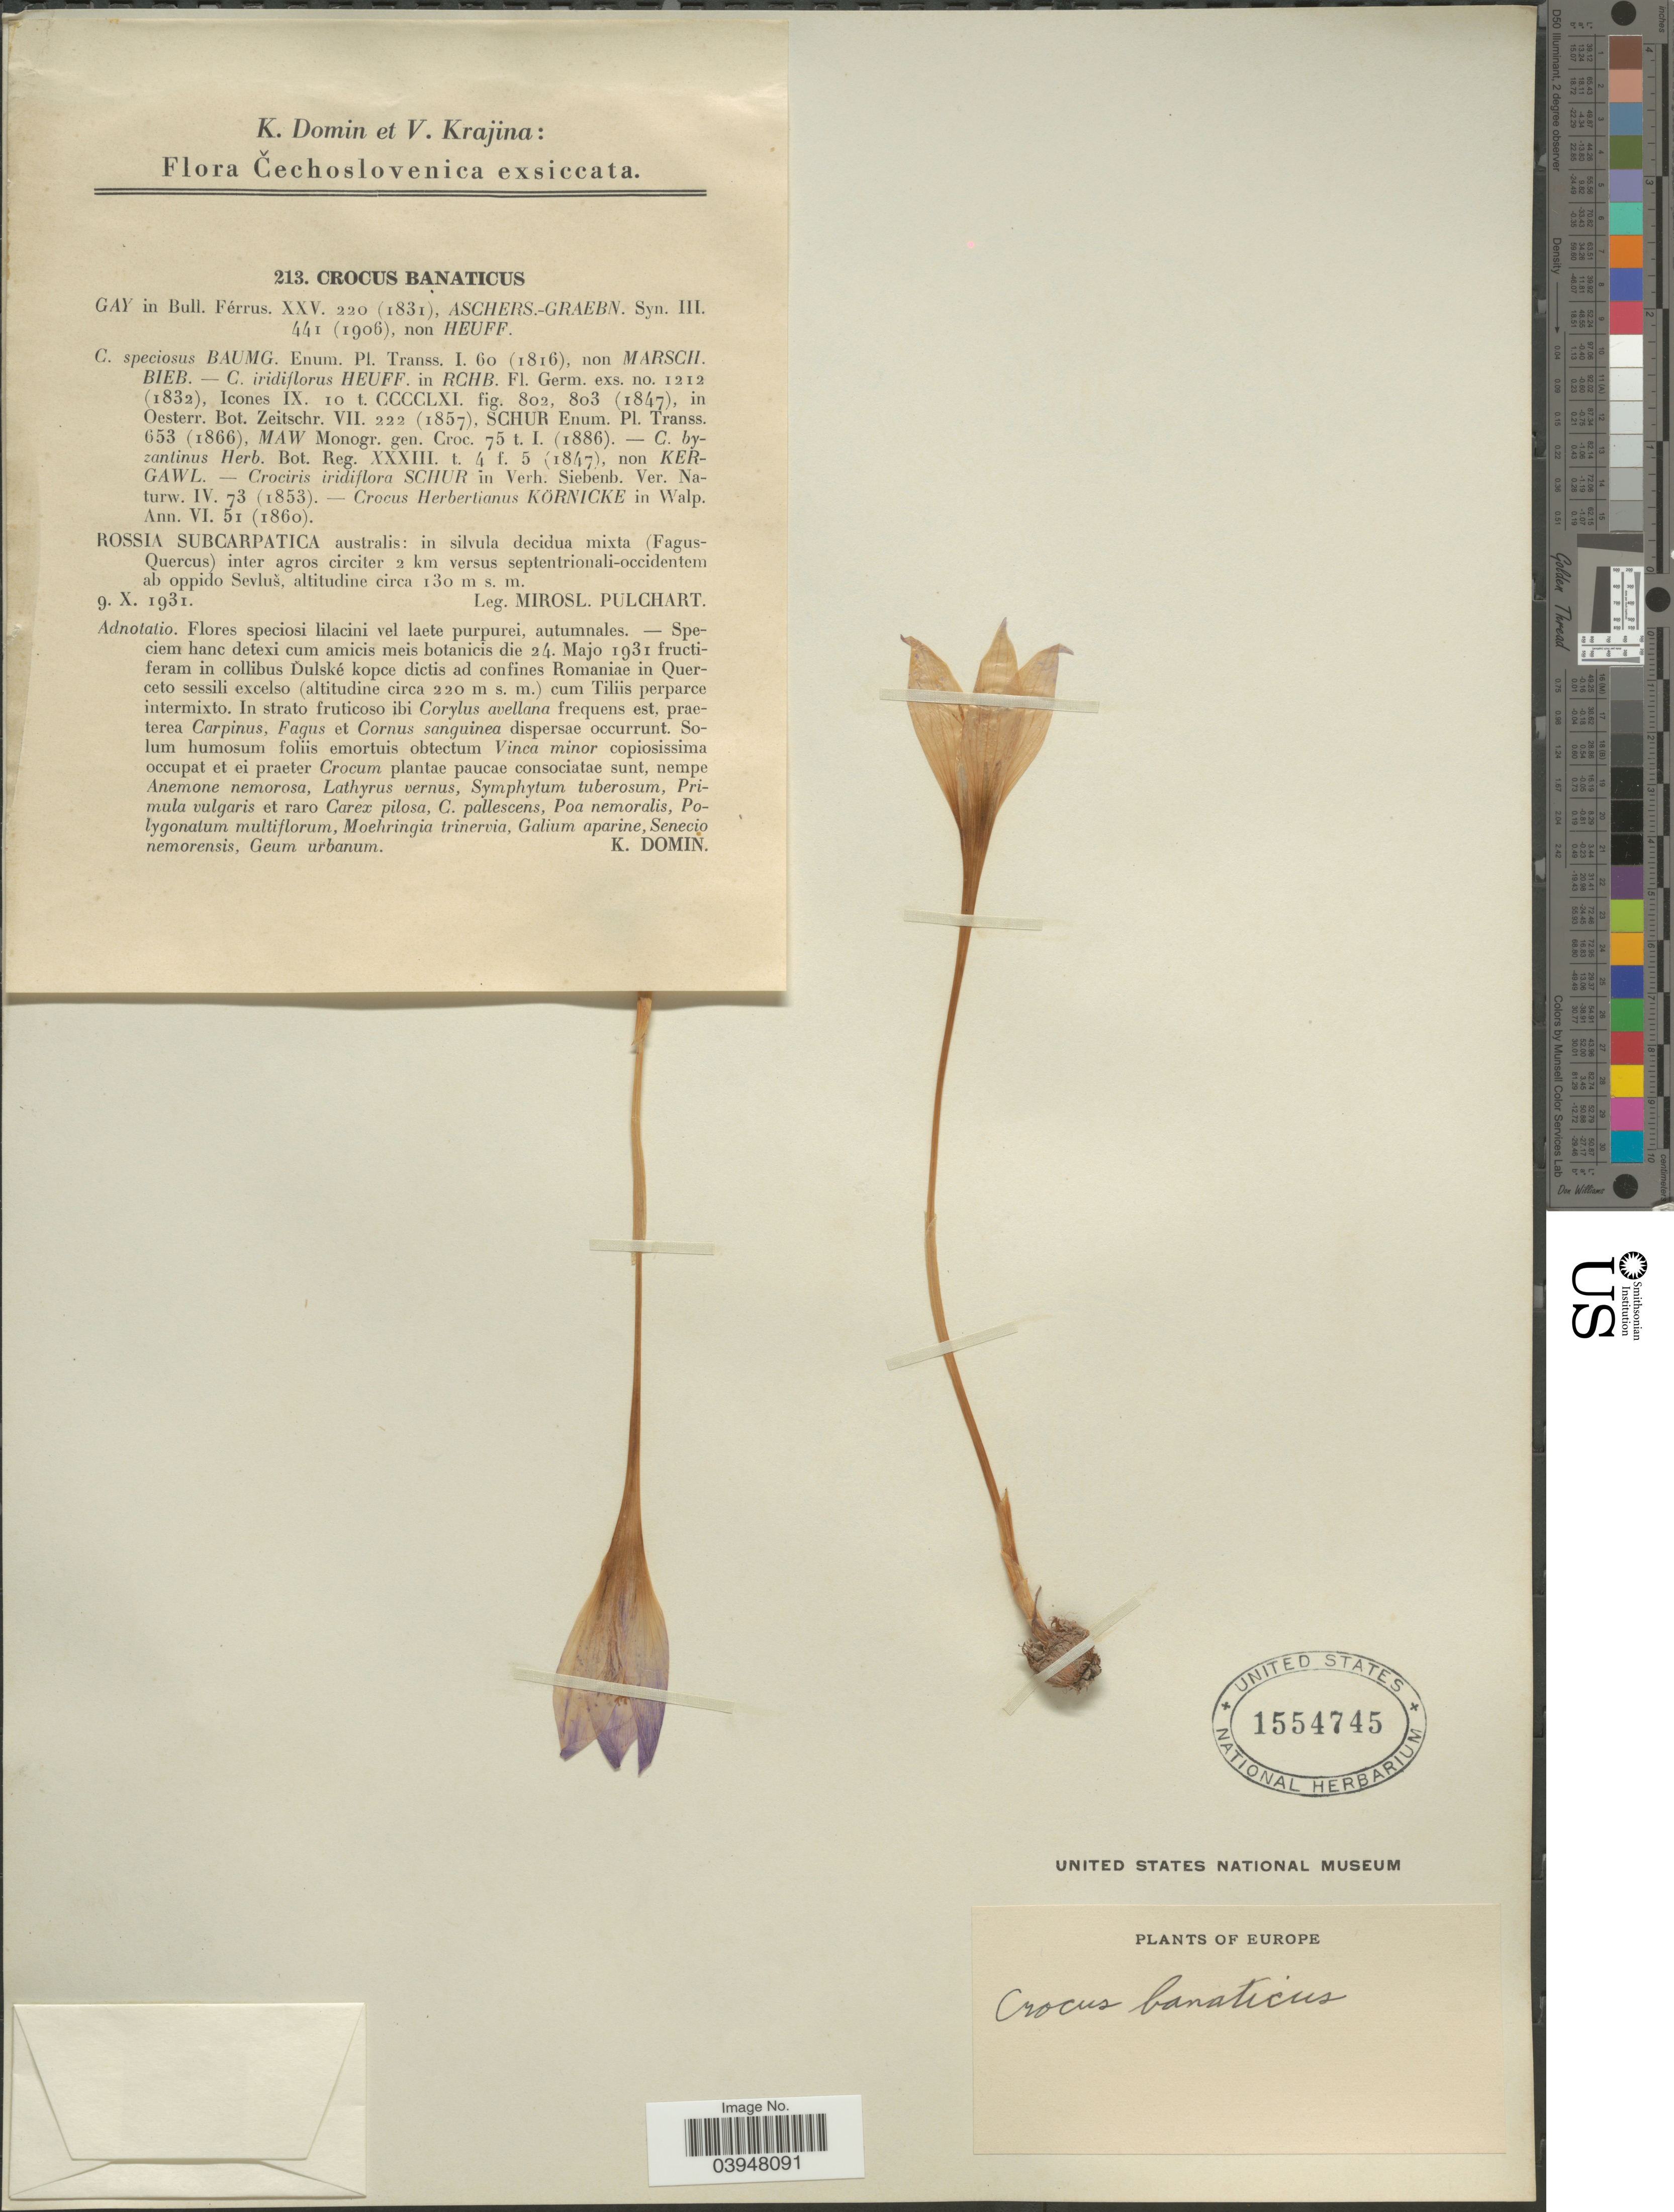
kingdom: Plantae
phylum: Tracheophyta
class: Liliopsida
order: Asparagales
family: Iridaceae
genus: Crocus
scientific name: Crocus banaticus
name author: J. Gay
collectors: M. Pulchart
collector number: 213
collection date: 1931-10-09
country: Ukraine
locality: Čechoslovenica. Rossia Subcarpatica australis: in silvula decidua mixta (Fagus-Quercus) inter agros circiter 2 km versus septentrionali-occidentem ab oppido Sevlus.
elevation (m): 130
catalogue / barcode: US 1554745